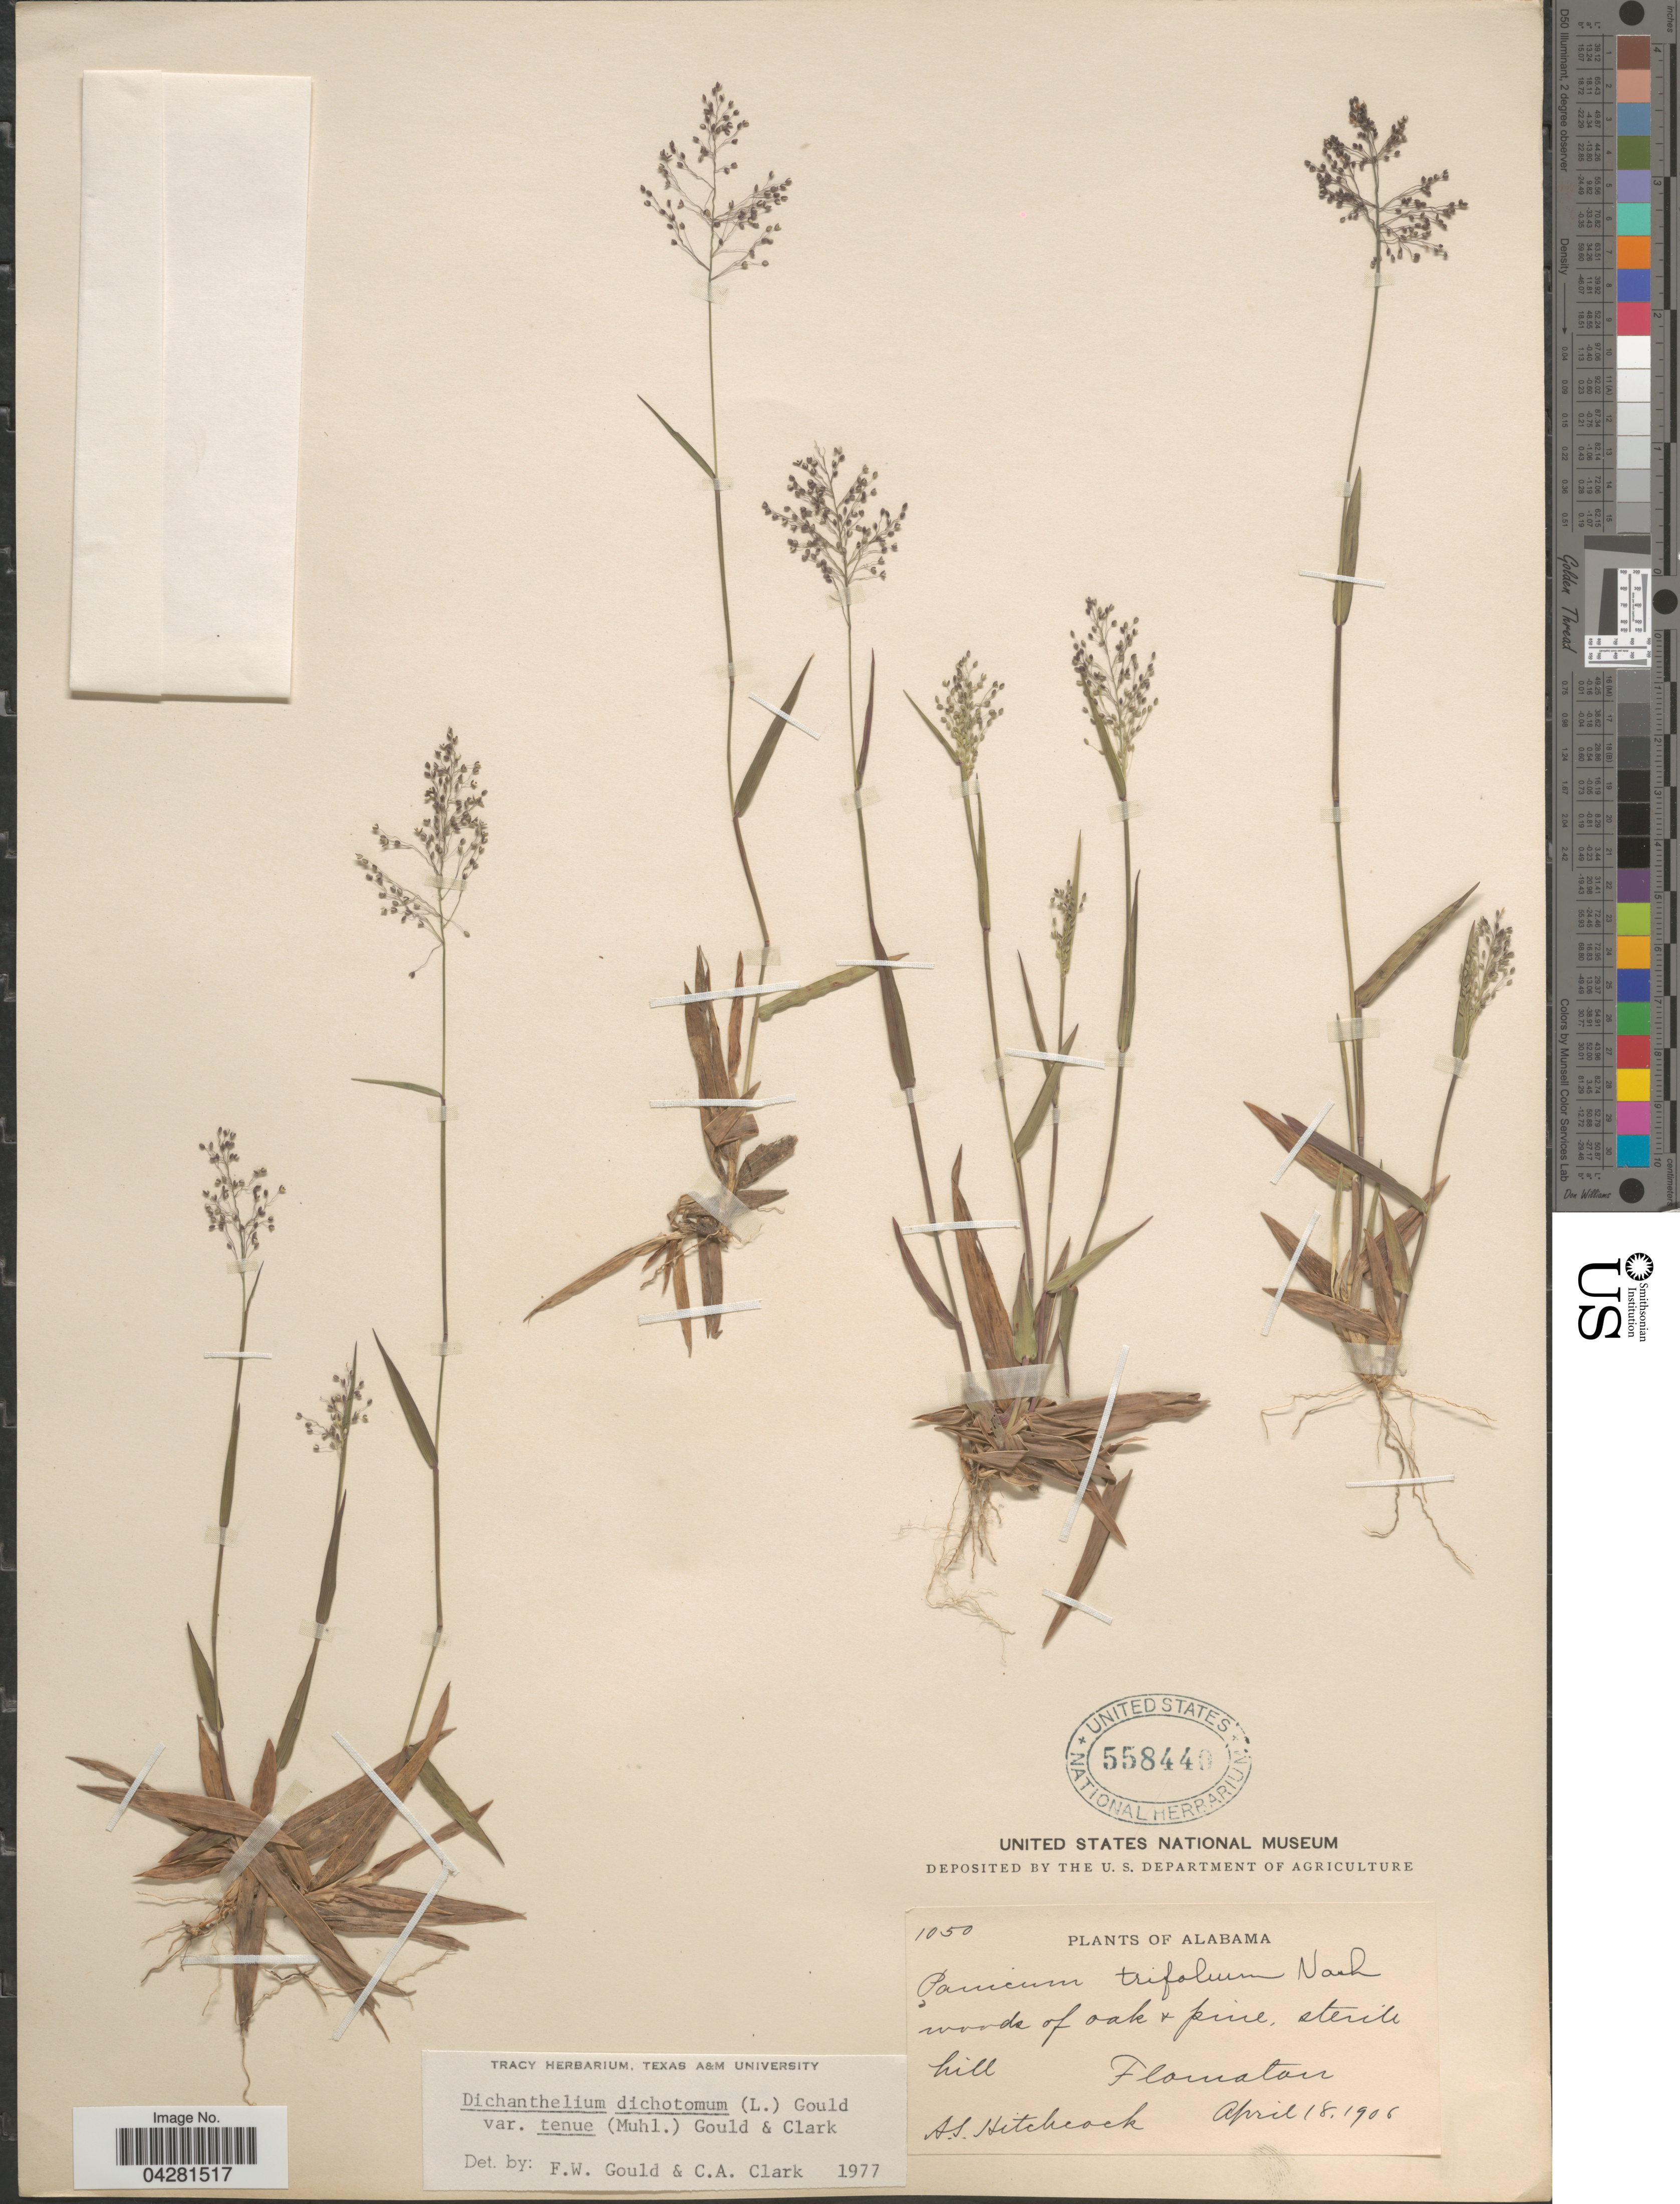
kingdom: Plantae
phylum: Tracheophyta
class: Liliopsida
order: Poales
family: Poaceae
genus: Dichanthelium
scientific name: Dichanthelium dichotomum var. unciphyllum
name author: (Trin.) Davidse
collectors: A. S. Hitchcock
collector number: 1050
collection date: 1906-04-18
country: United States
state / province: Alabama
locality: Woods of oak & pine, sterile hill Flomaton.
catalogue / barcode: US 558440